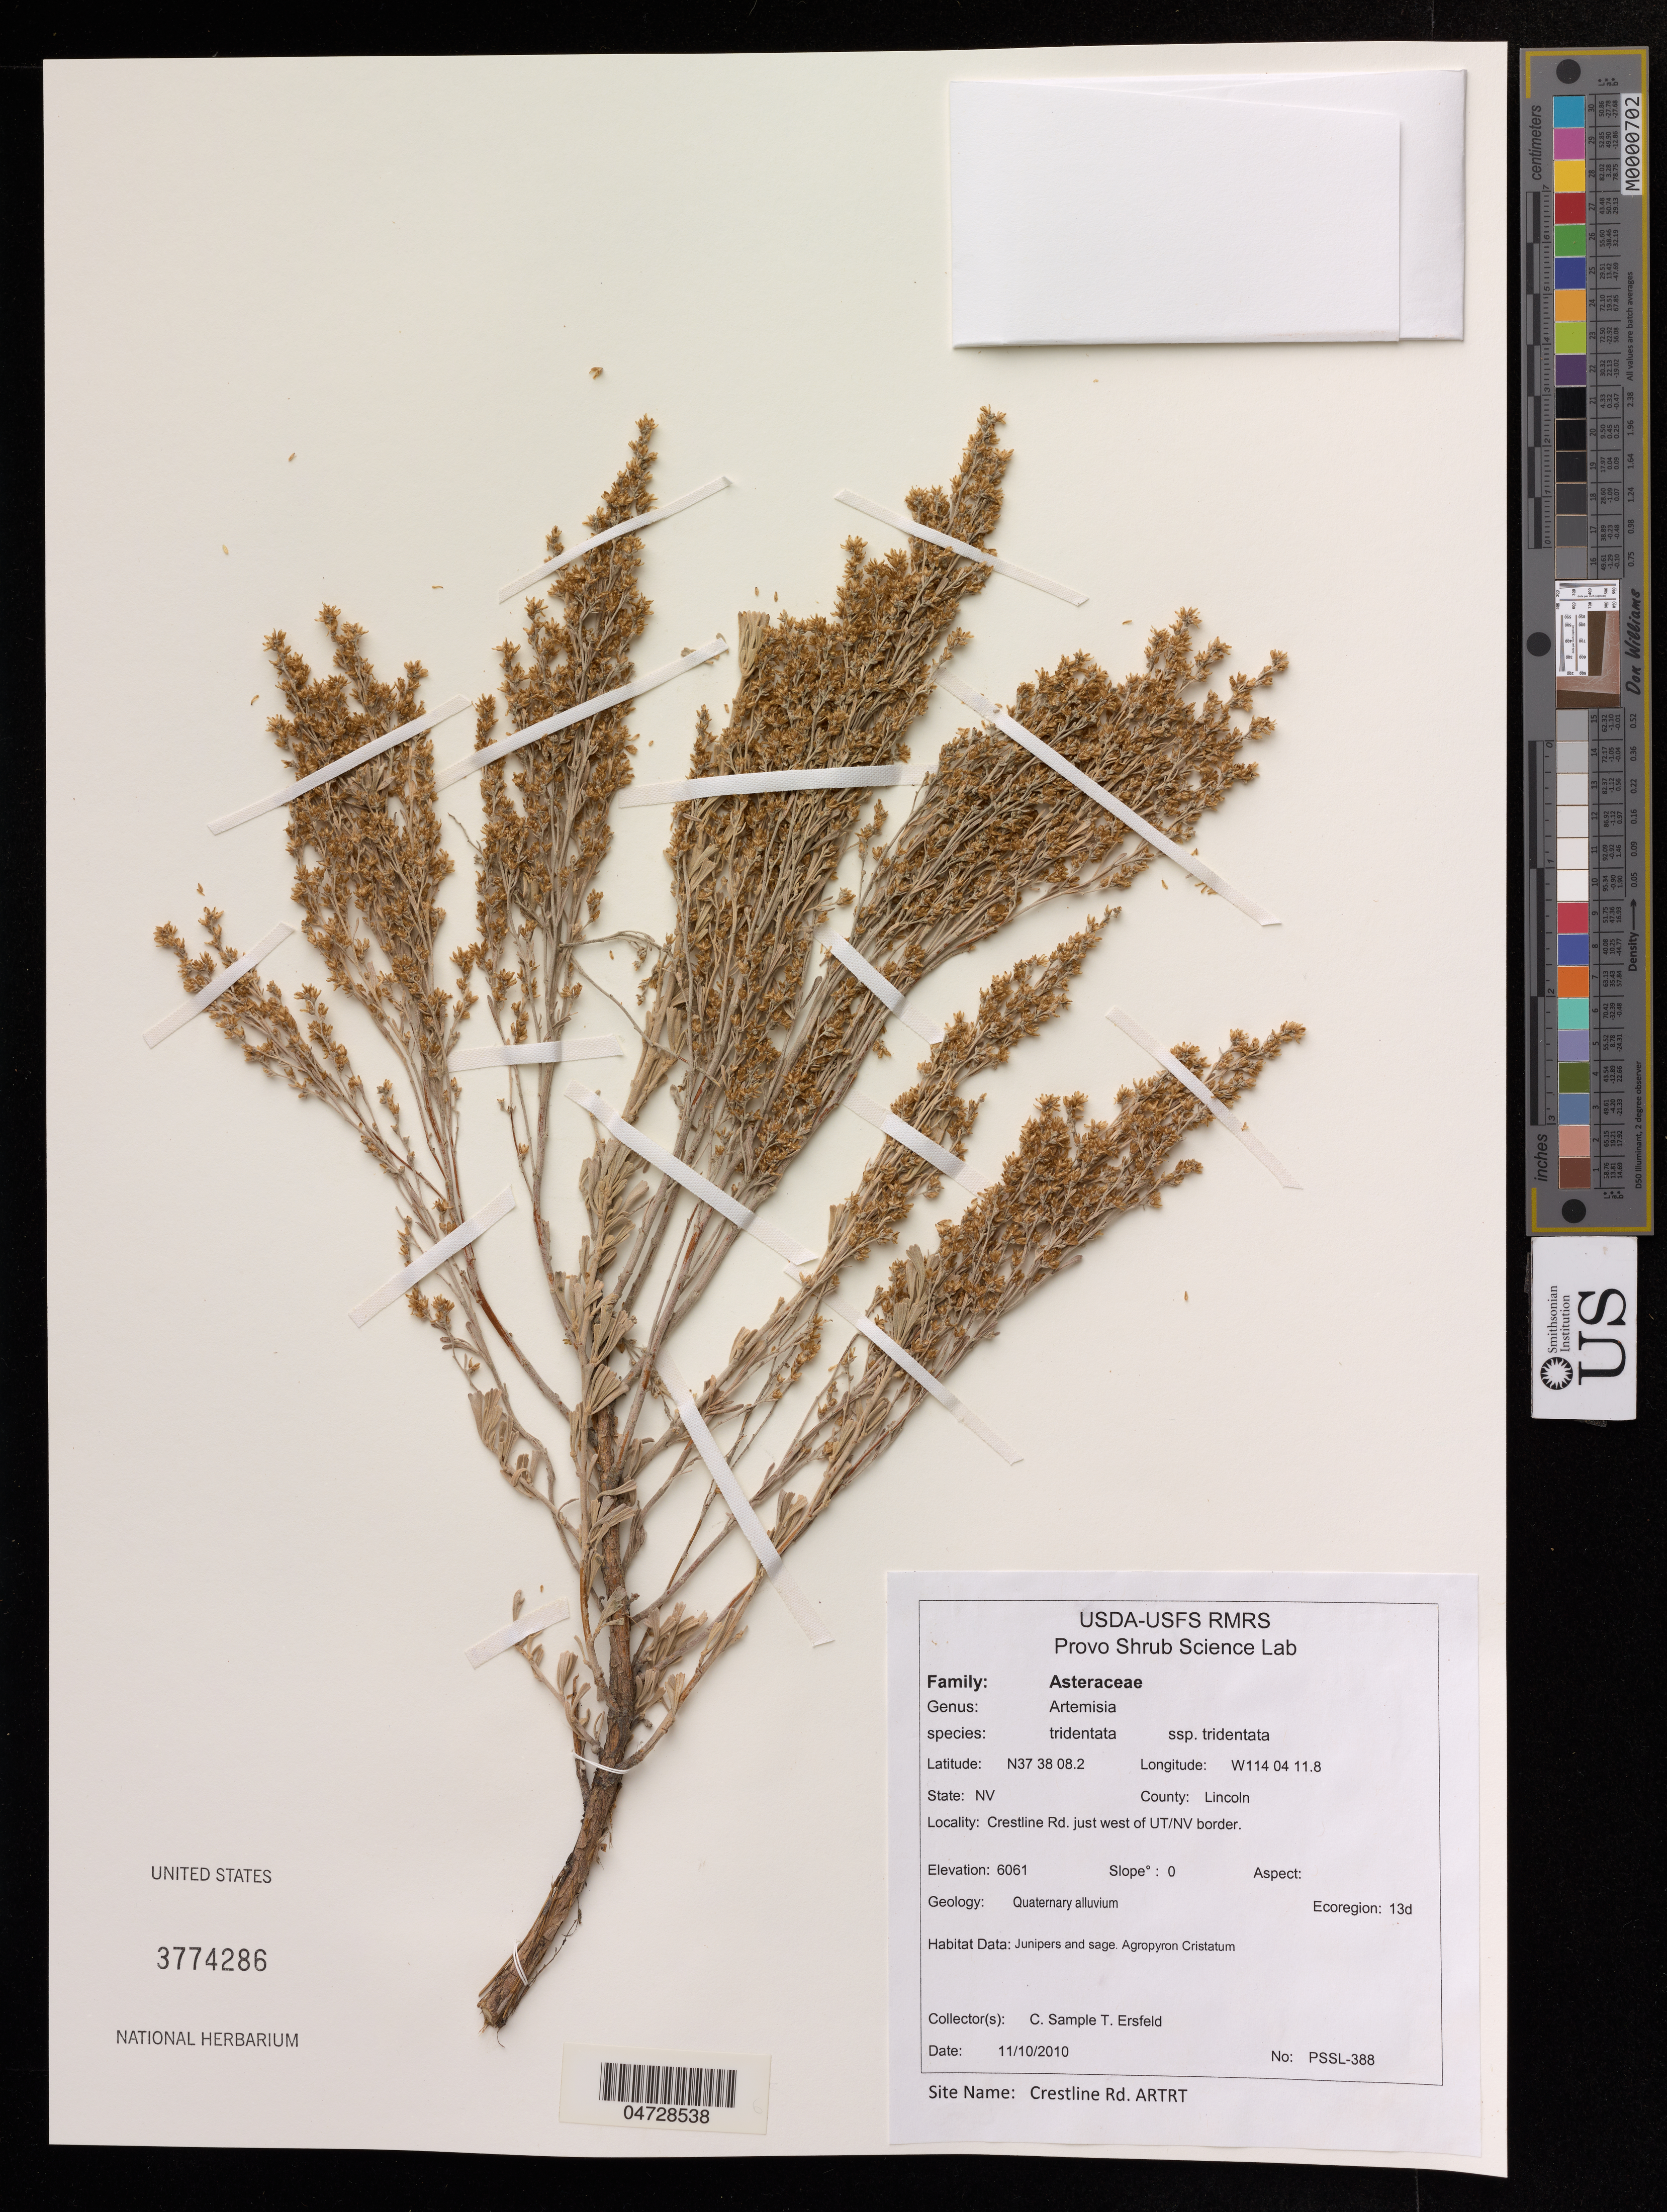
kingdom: Plantae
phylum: Tracheophyta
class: Magnoliopsida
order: Asterales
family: Asteraceae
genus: Artemisia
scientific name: Artemisia tridentata subsp. tridentata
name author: Nutt.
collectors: C. Sample & T. Ersfeld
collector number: PSSL-388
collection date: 2010-11-10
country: United States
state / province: Nevada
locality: County: Lincoln, Crestline Rd. just west of UT/NV border.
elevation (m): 1847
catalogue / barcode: US 3774286